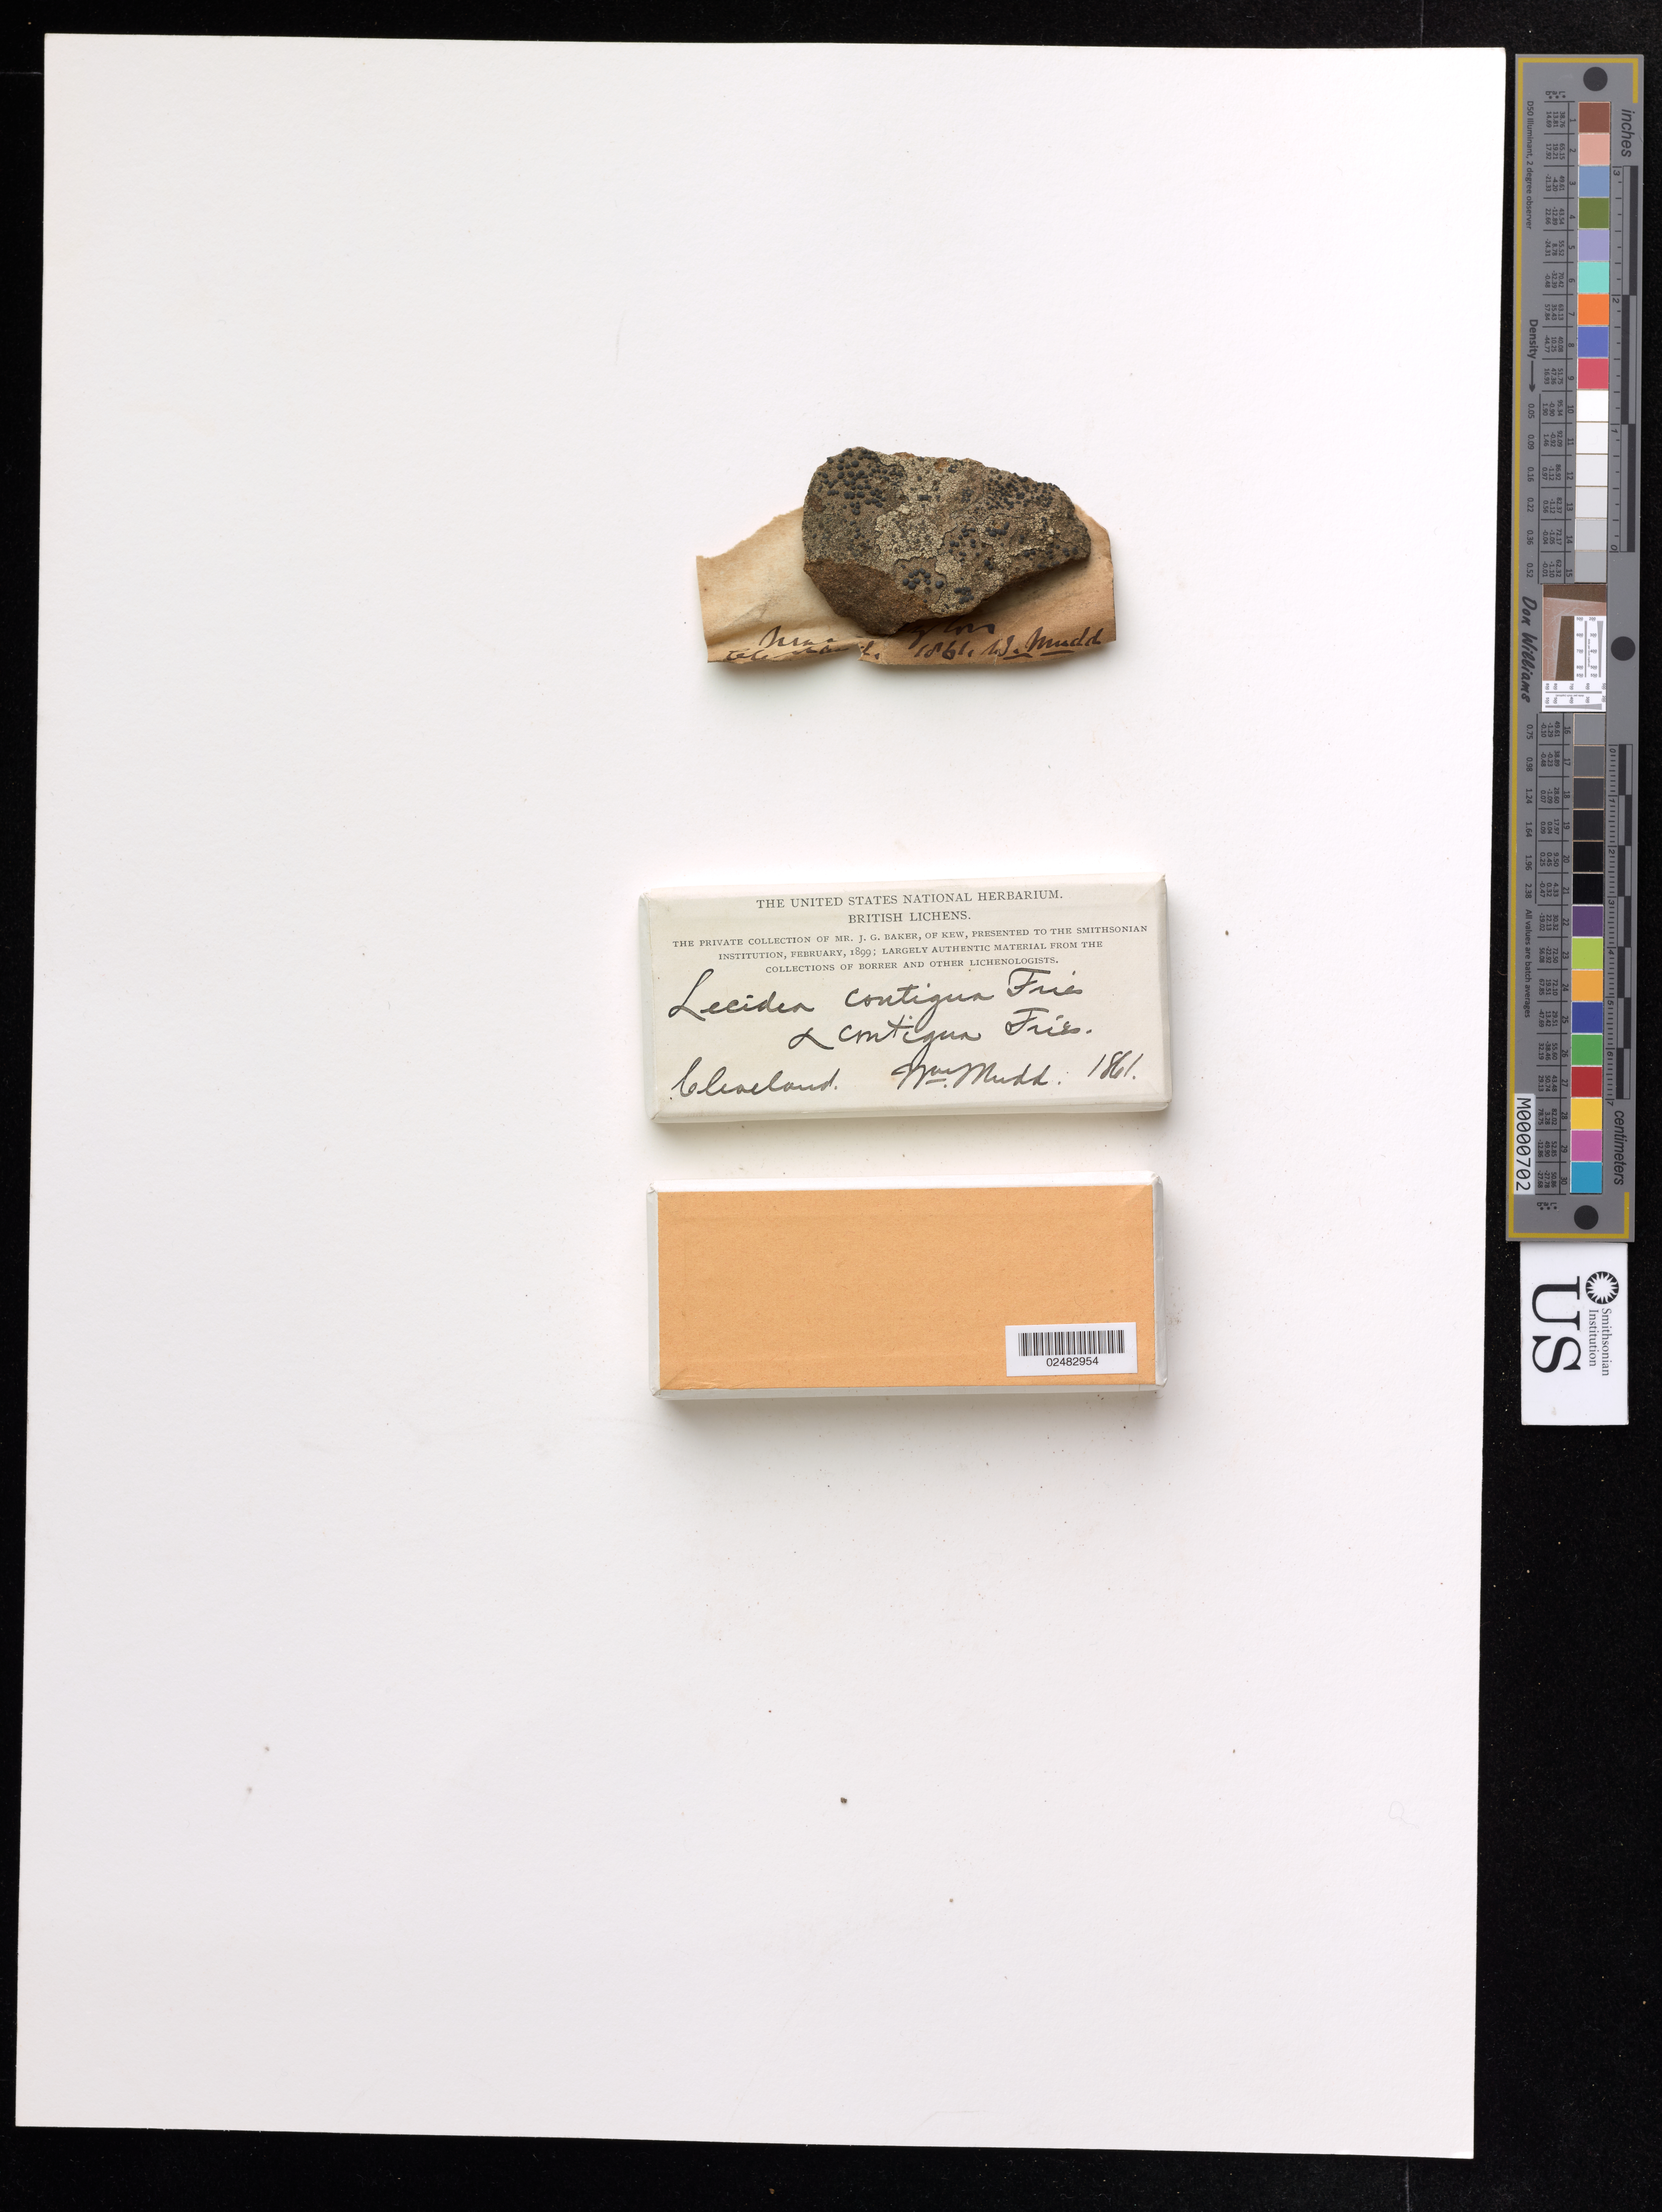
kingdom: Fungi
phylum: Ascomycota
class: Lecanoromycetes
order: Lecideales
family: Lecideaceae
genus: Lecidea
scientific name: Lecidea contigua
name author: (Hoffm.) Fr.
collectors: W. Mudd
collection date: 1861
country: United Kingdom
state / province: England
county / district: Redcar and Cleveland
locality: Cleveland